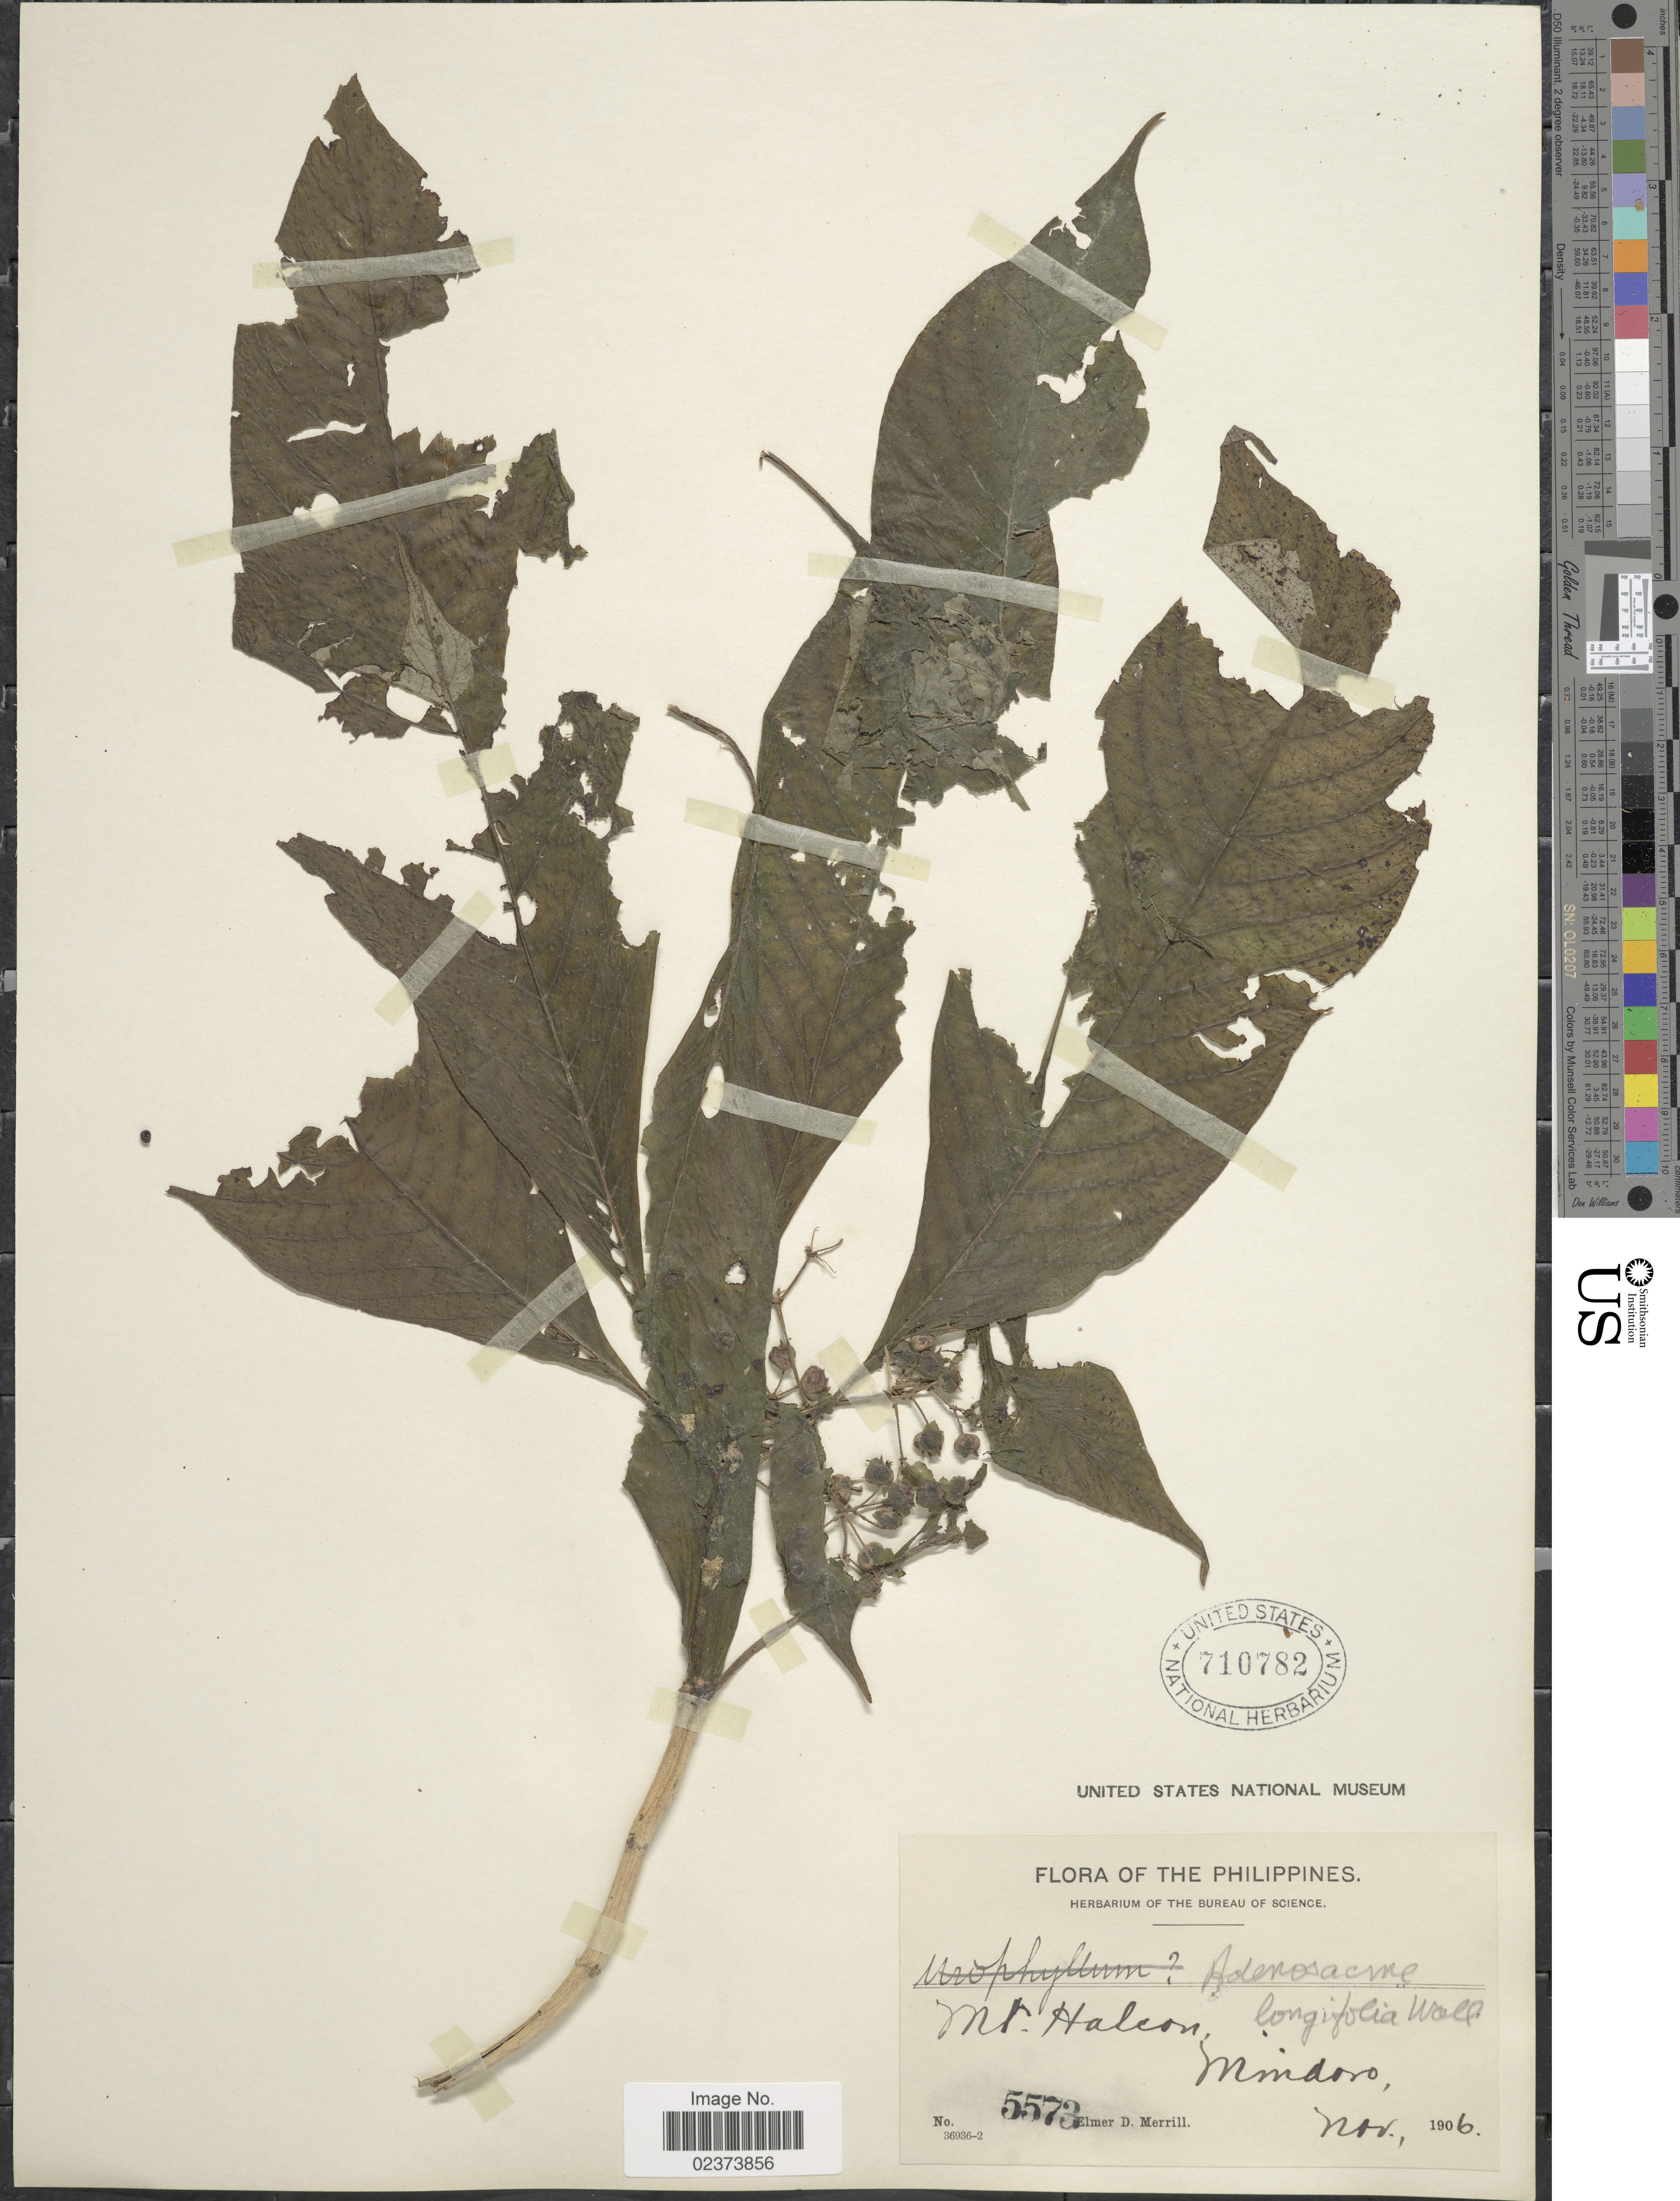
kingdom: Plantae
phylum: Tracheophyta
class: Magnoliopsida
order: Gentianales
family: Rubiaceae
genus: Mycetia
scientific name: Mycetia javanica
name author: (Blume) Reinw. ex Korth.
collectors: E. D. Merrill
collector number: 5573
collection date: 1906-11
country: Philippines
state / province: Mimaropa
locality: Mt. Halcon, Mindoro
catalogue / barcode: US 710782